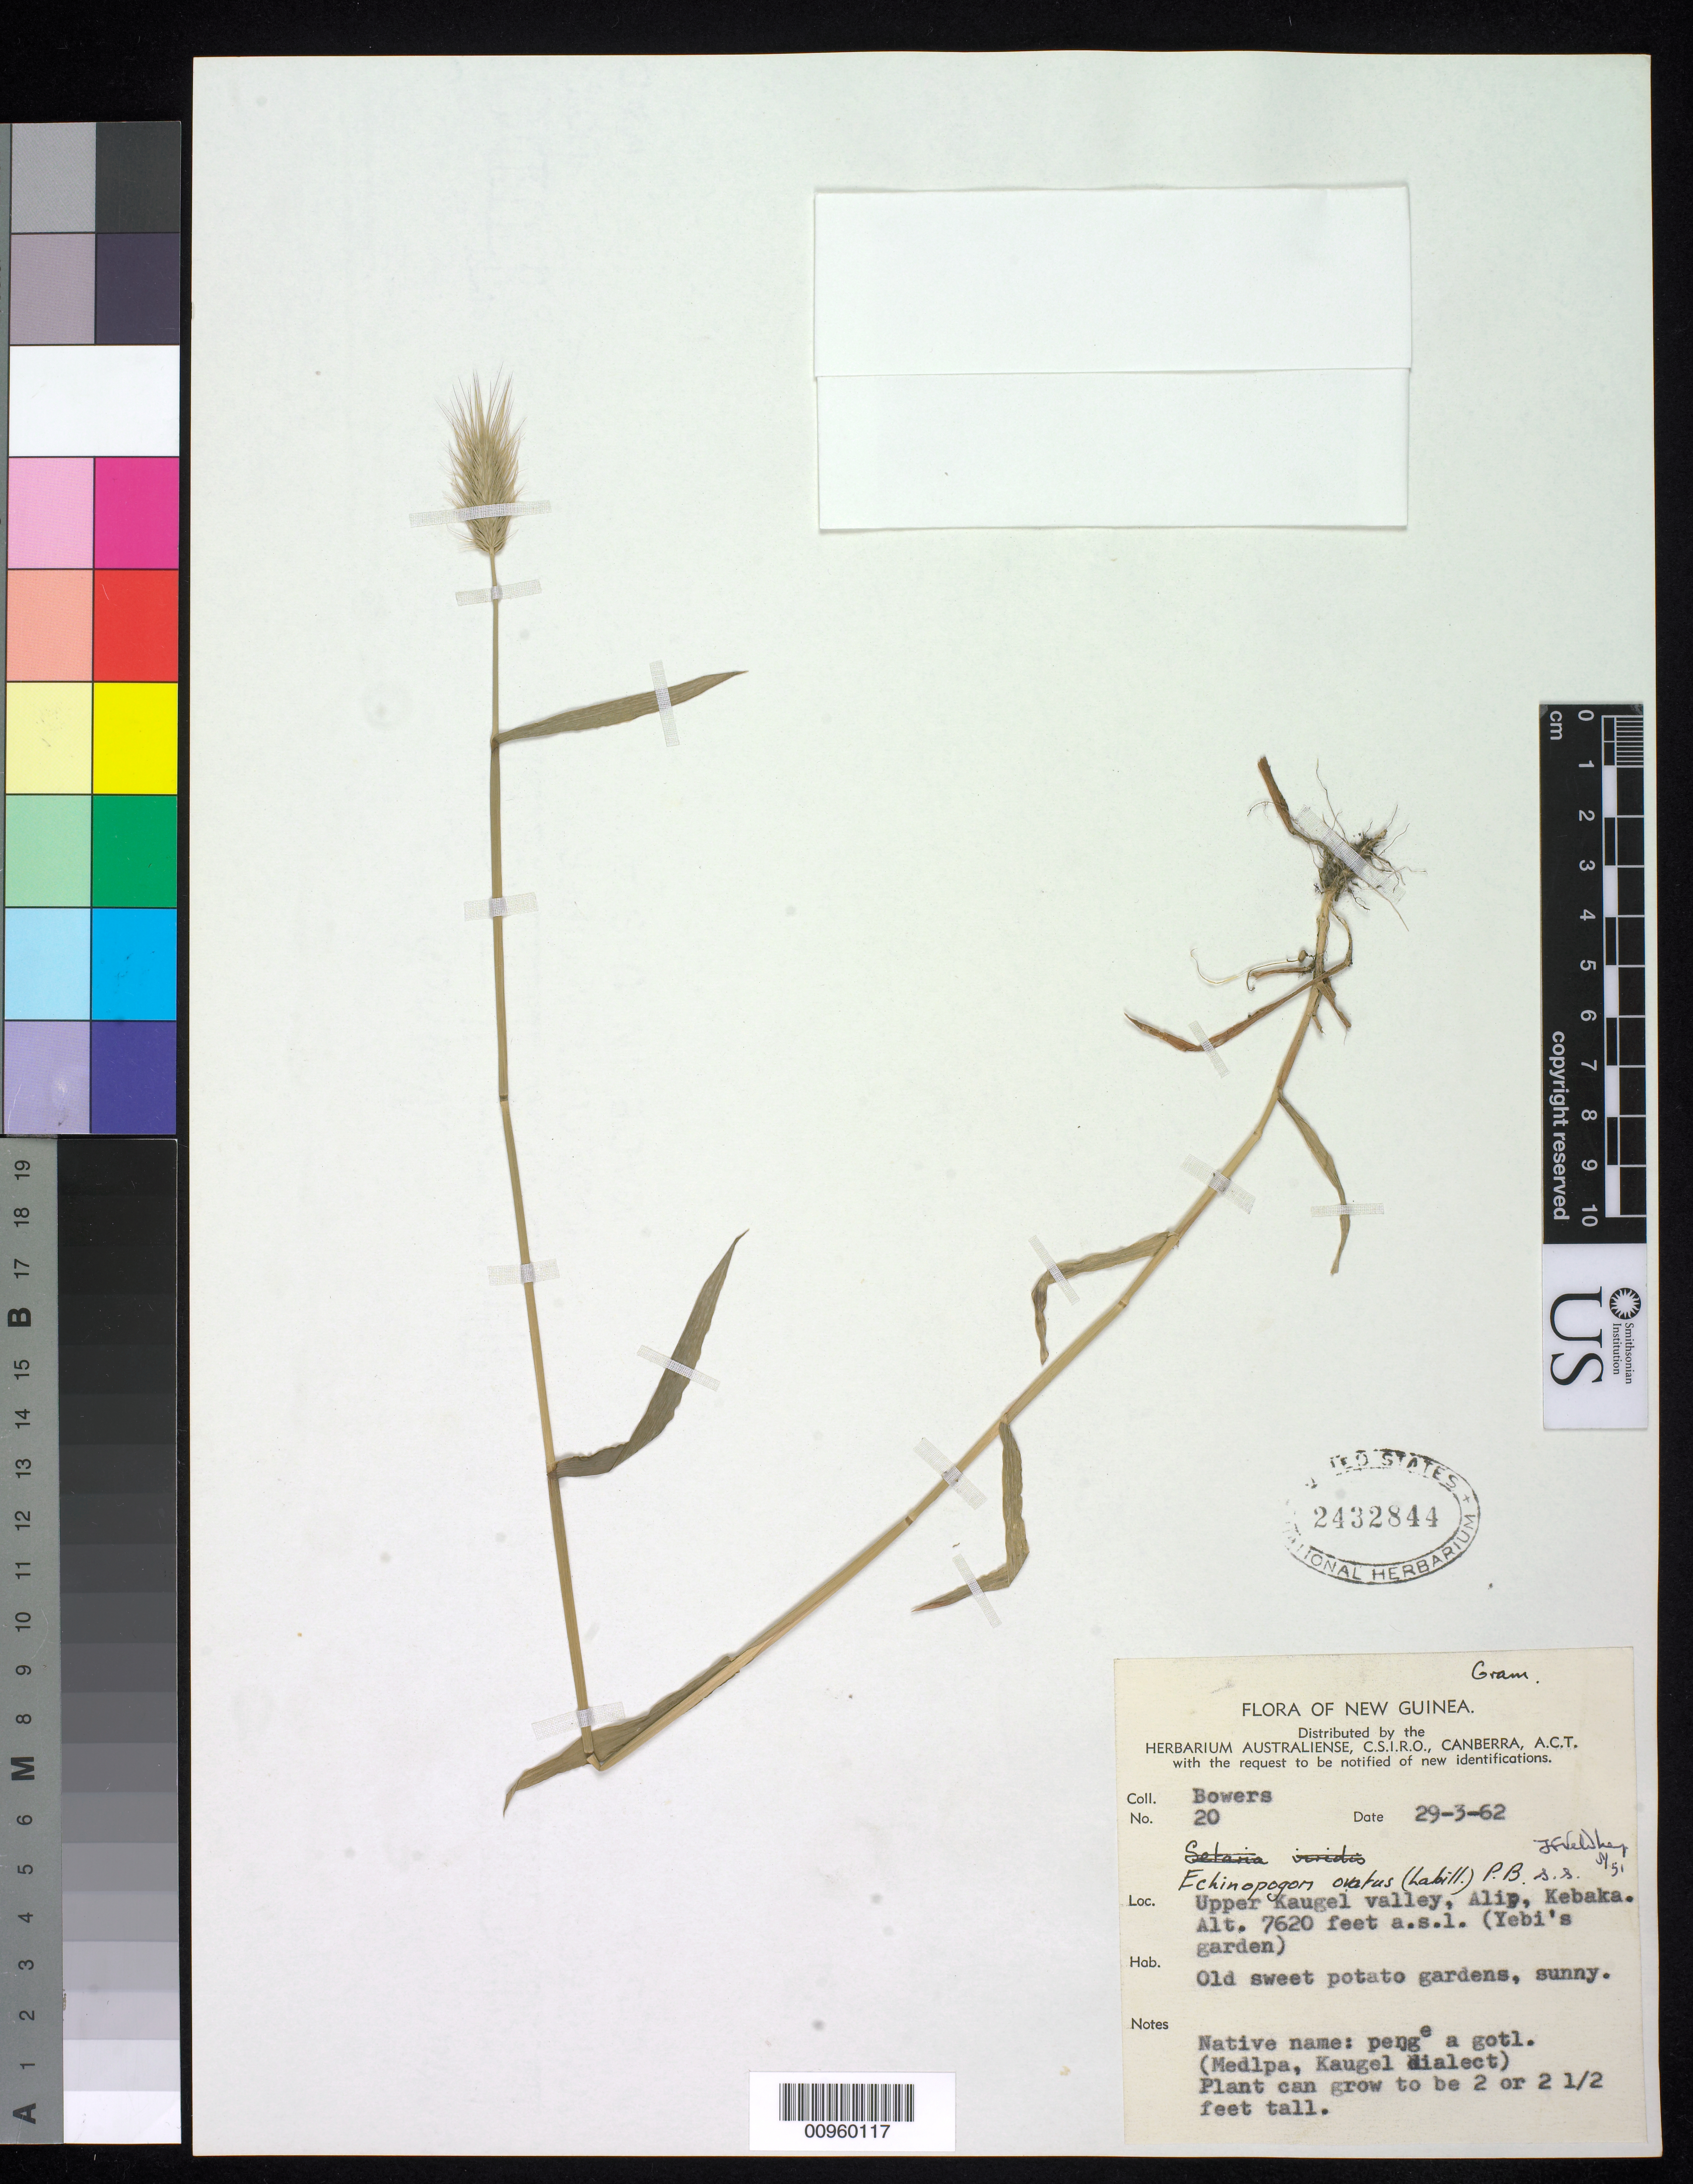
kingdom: Plantae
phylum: Tracheophyta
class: Liliopsida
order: Poales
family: Poaceae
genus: Echinochloa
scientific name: Echinochloa sp.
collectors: N. Bowers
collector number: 20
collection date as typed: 29 Apr 1962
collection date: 1962-04-29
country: Papua New Guinea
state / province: Western Highlands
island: New Guinea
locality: Upper Kaugel Valley, alip, Kebaka.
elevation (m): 2323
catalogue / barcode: US 2432844